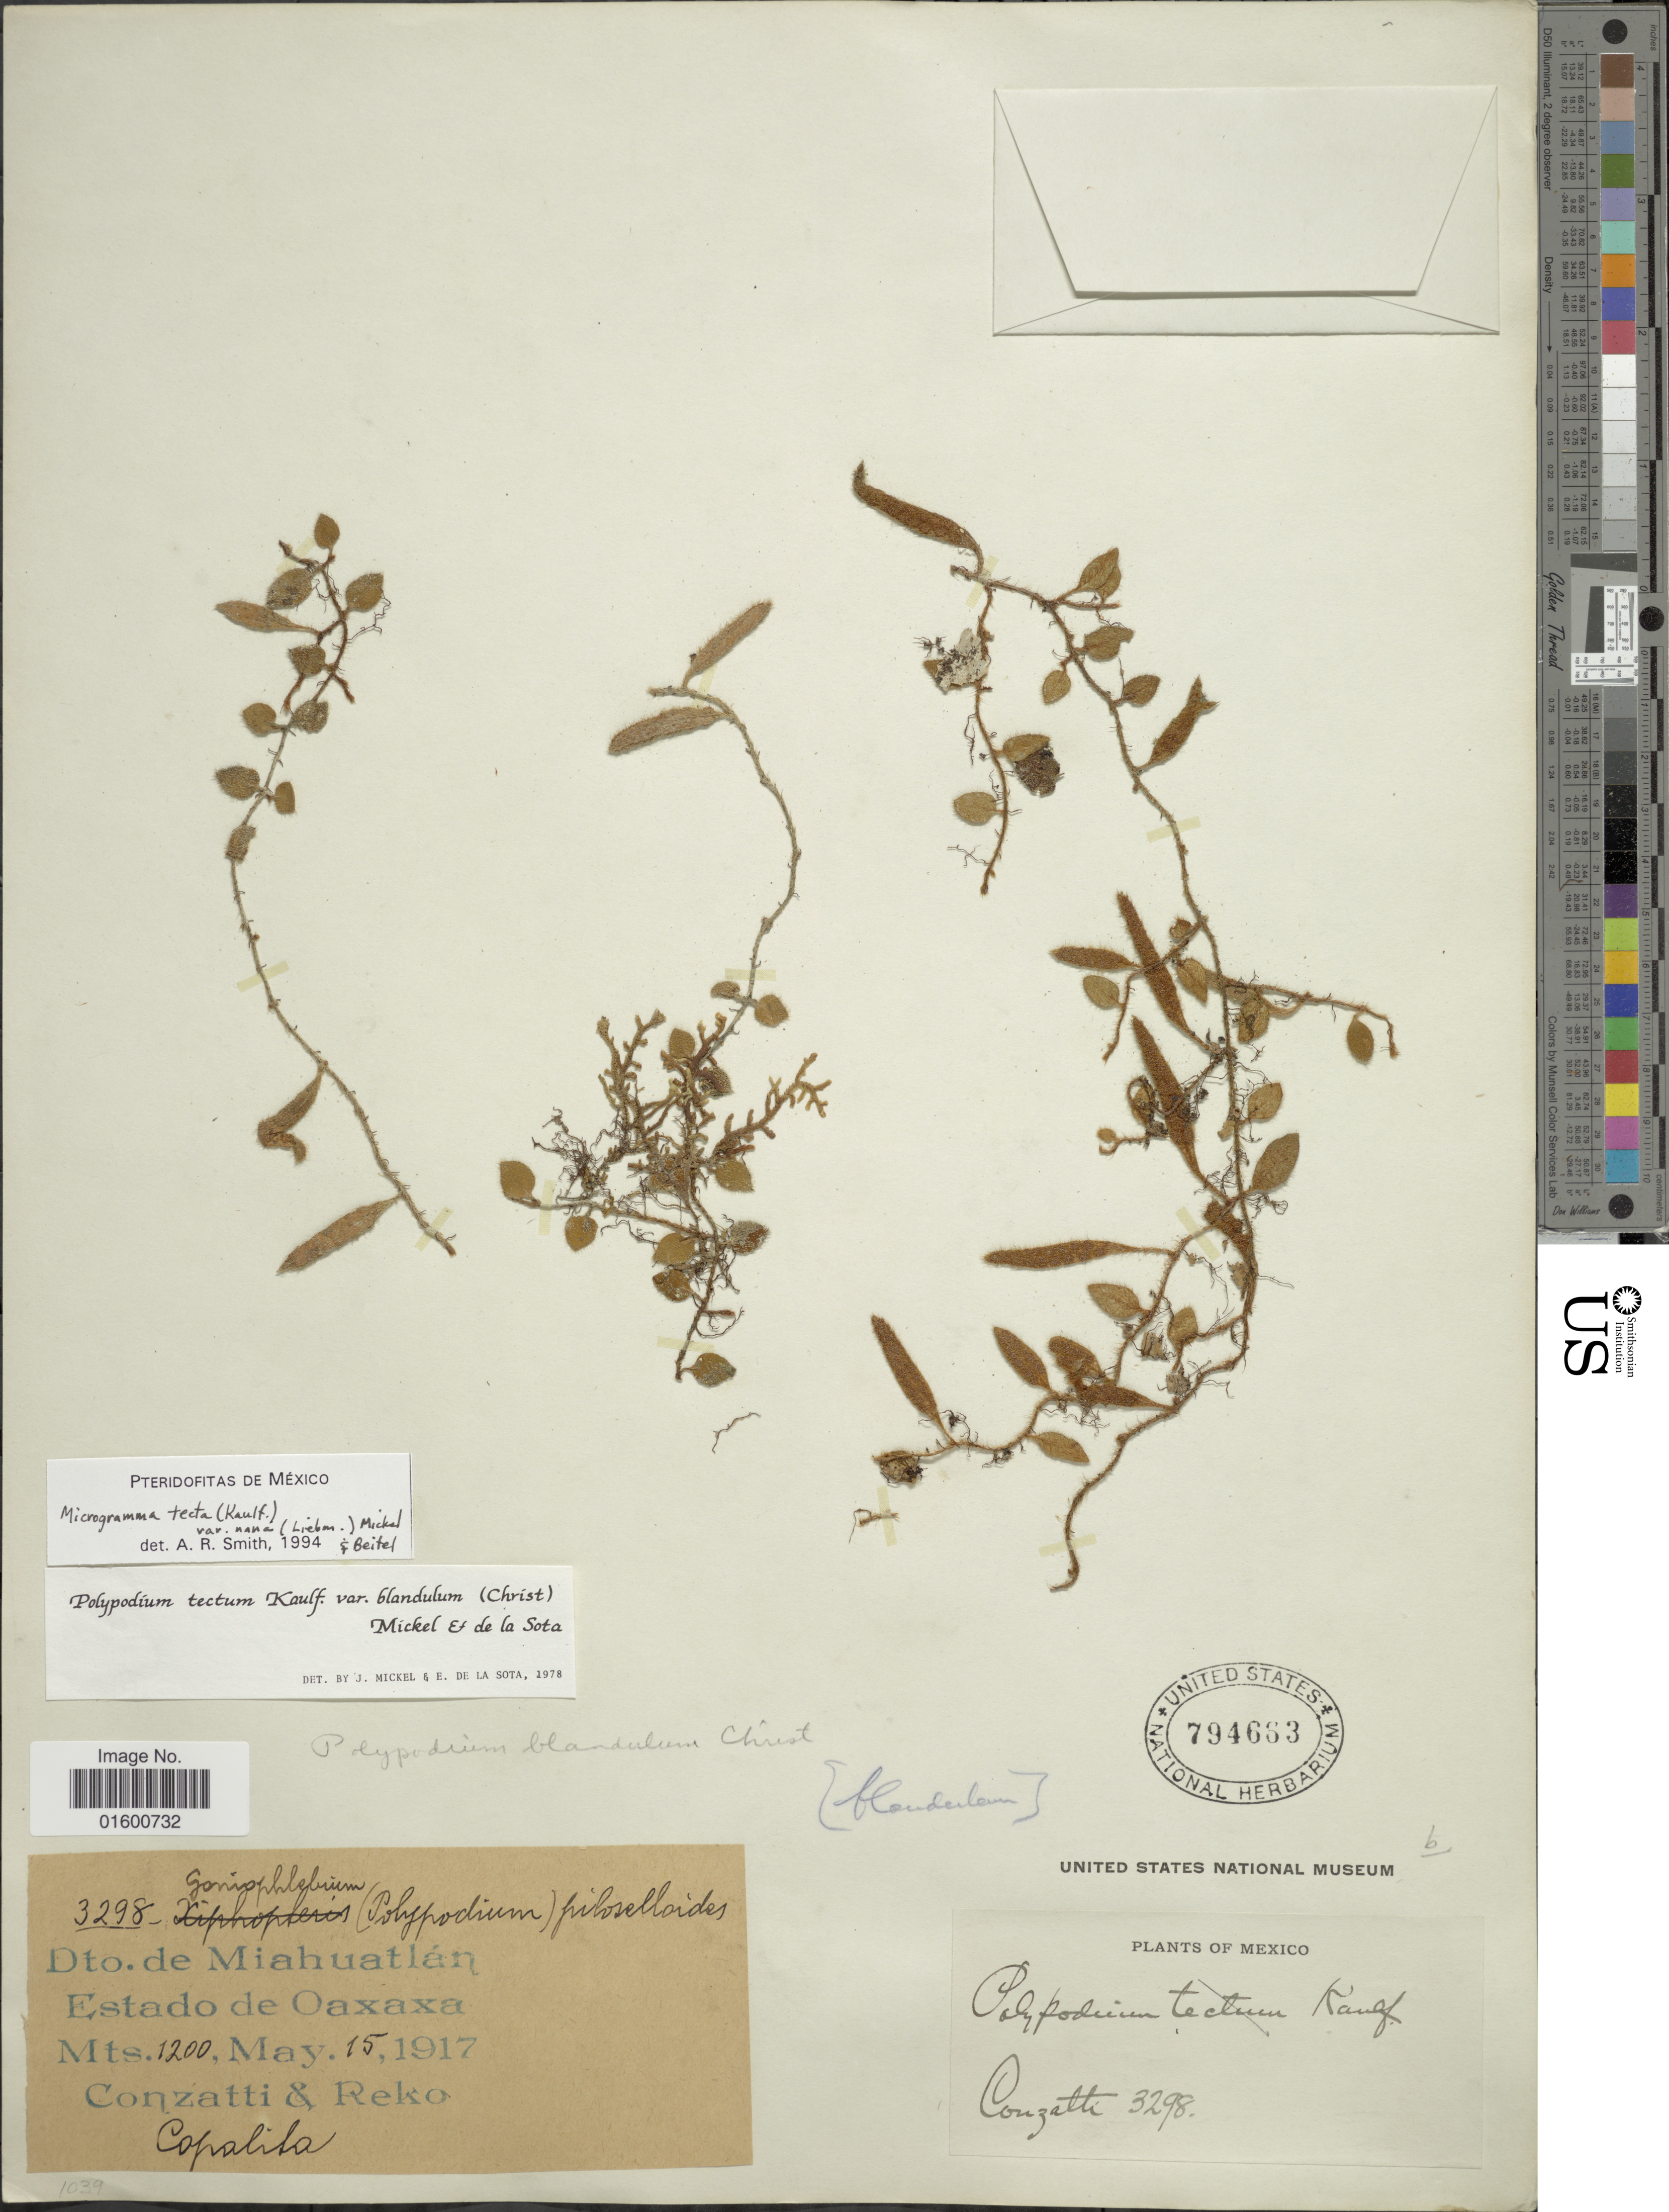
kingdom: Plantae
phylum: Tracheophyta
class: Polypodiopsida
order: Polypodiales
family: Polypodiaceae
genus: Microgramma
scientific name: Microgramma tecta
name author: (Kaulf.) Alston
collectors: C. Conzatti & B. P. Reko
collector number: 3298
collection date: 1917-05-15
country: Mexico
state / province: Oaxaca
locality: Dto. de Miahuatlan, Estado de Oaxaca, Copalita [unsure placement]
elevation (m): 1200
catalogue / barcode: US 794663